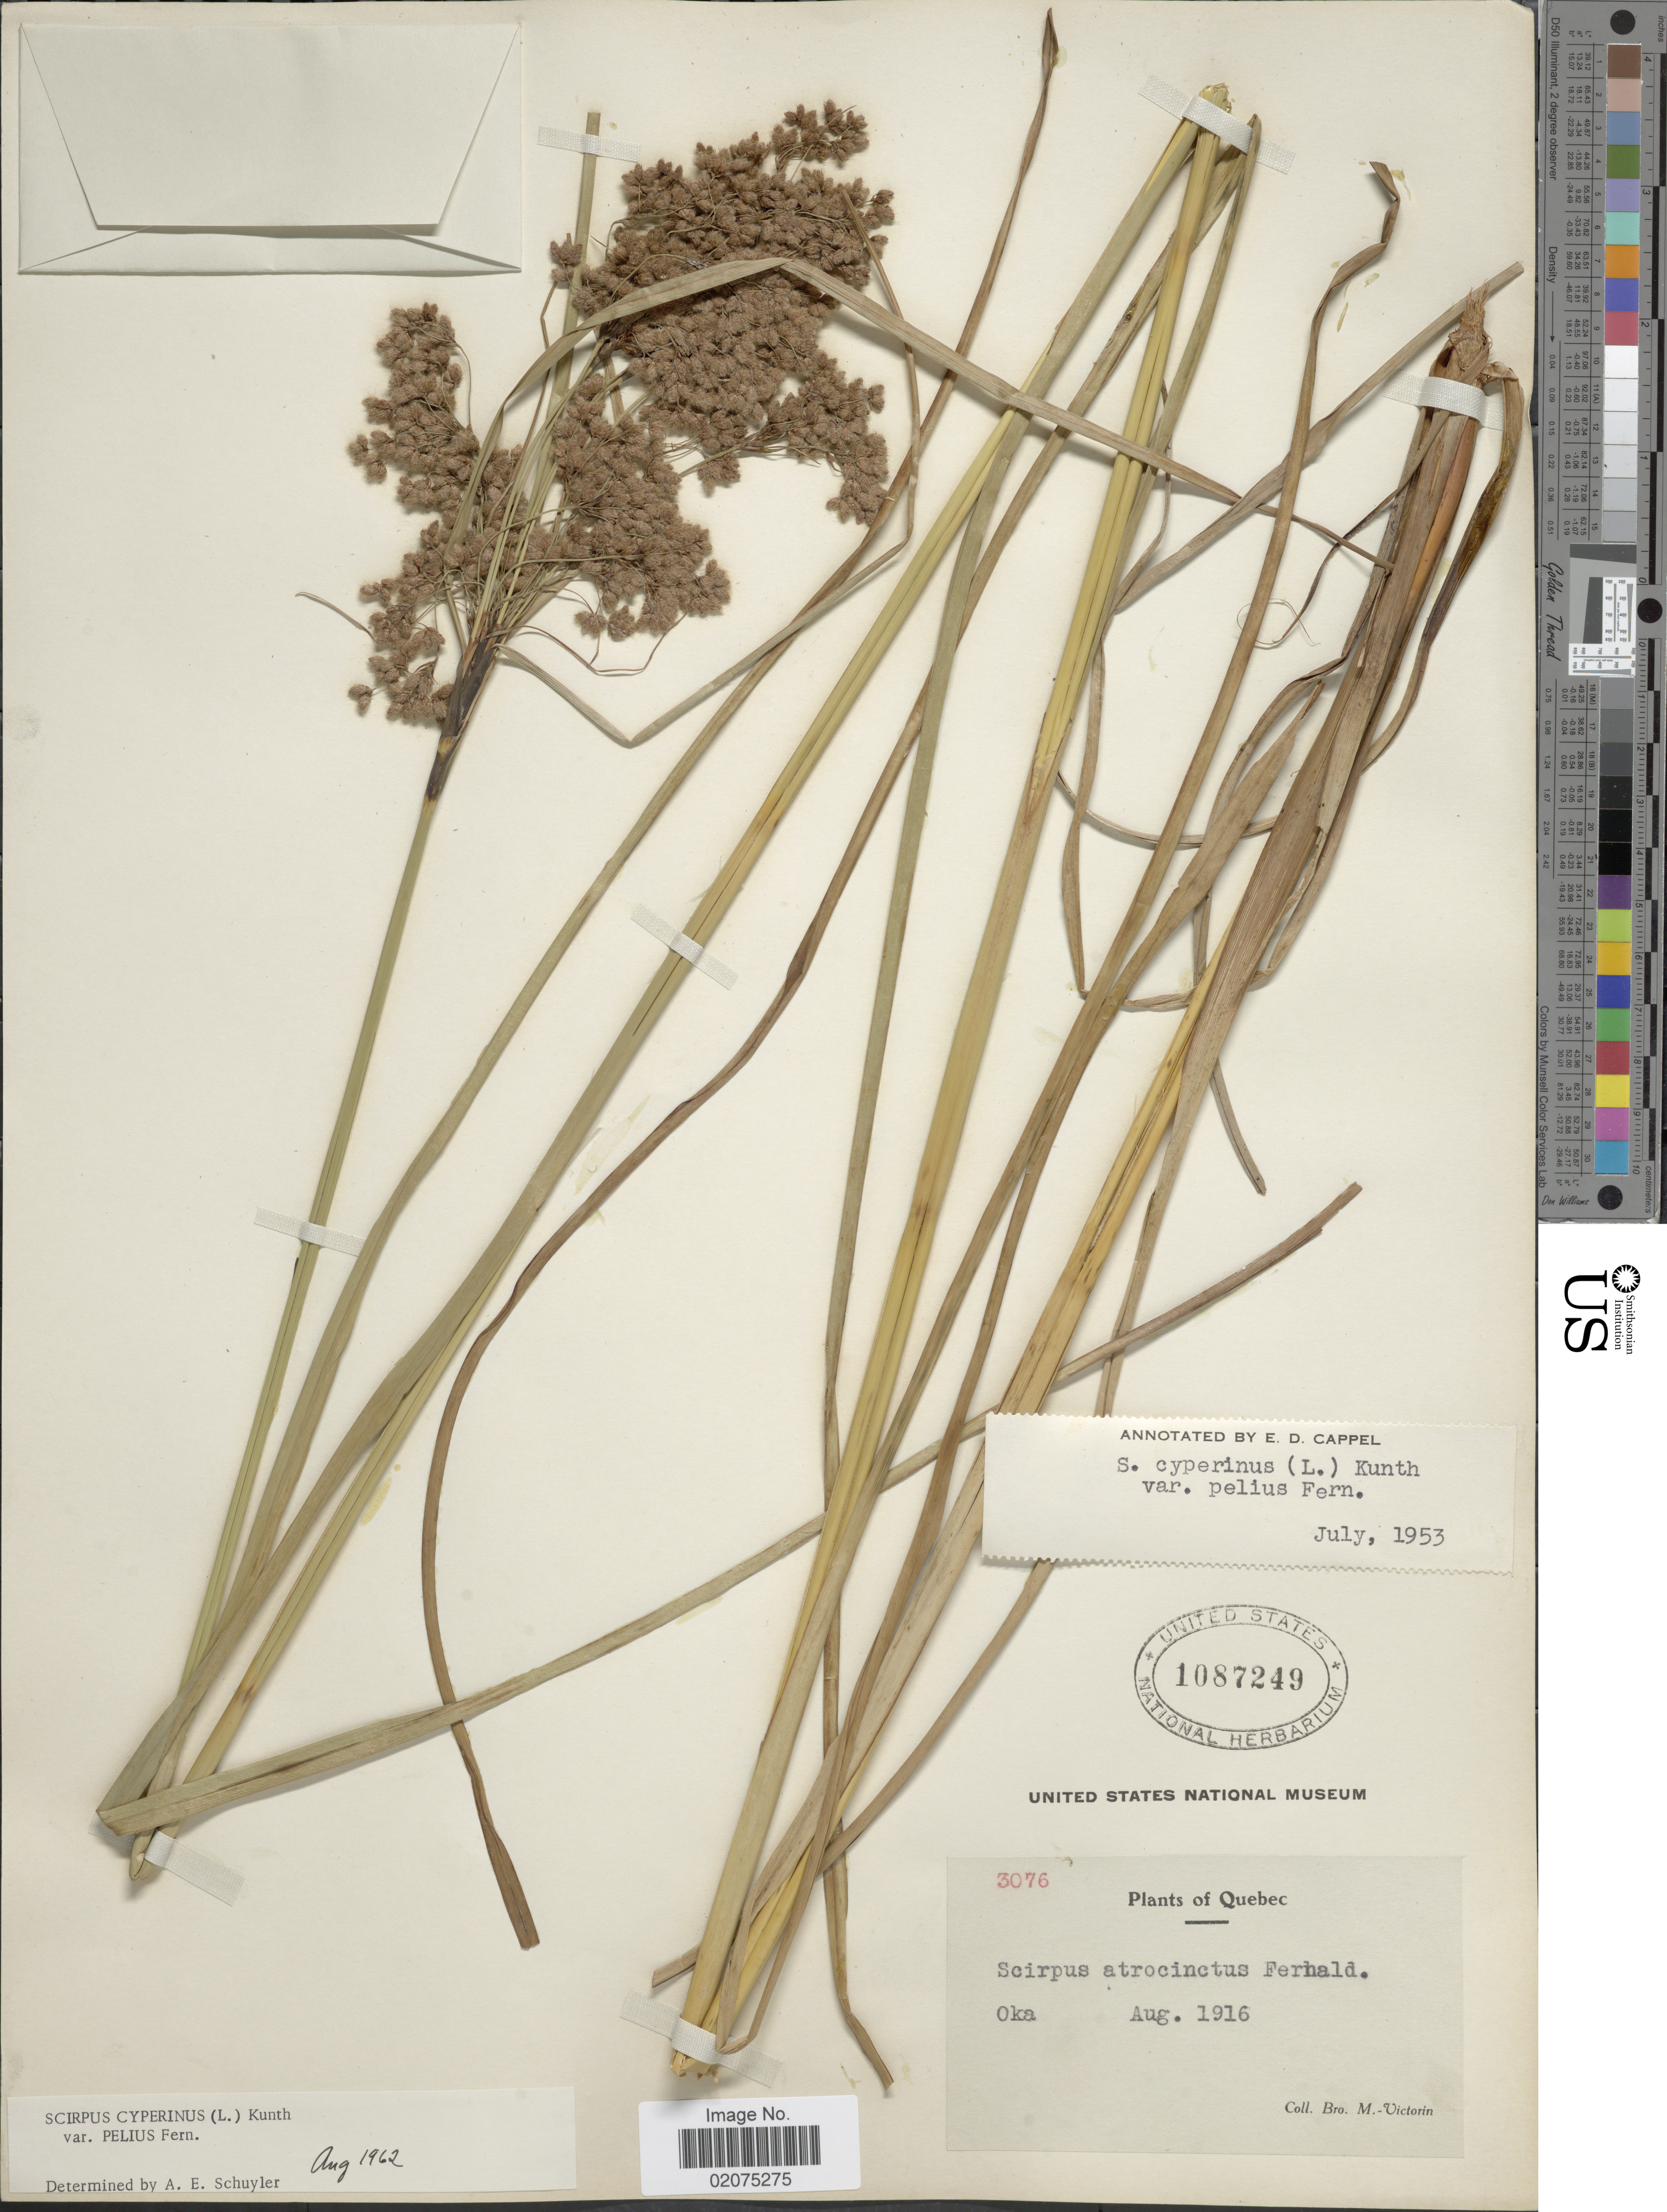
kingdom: Plantae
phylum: Tracheophyta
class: Liliopsida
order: Poales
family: Cyperaceae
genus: Scirpus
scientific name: Scirpus cyperinus var. pelius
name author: Fernald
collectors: Fr. Marie-Victorin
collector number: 3076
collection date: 1916-08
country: Canada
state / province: Quebec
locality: Oka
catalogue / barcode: US 1087249